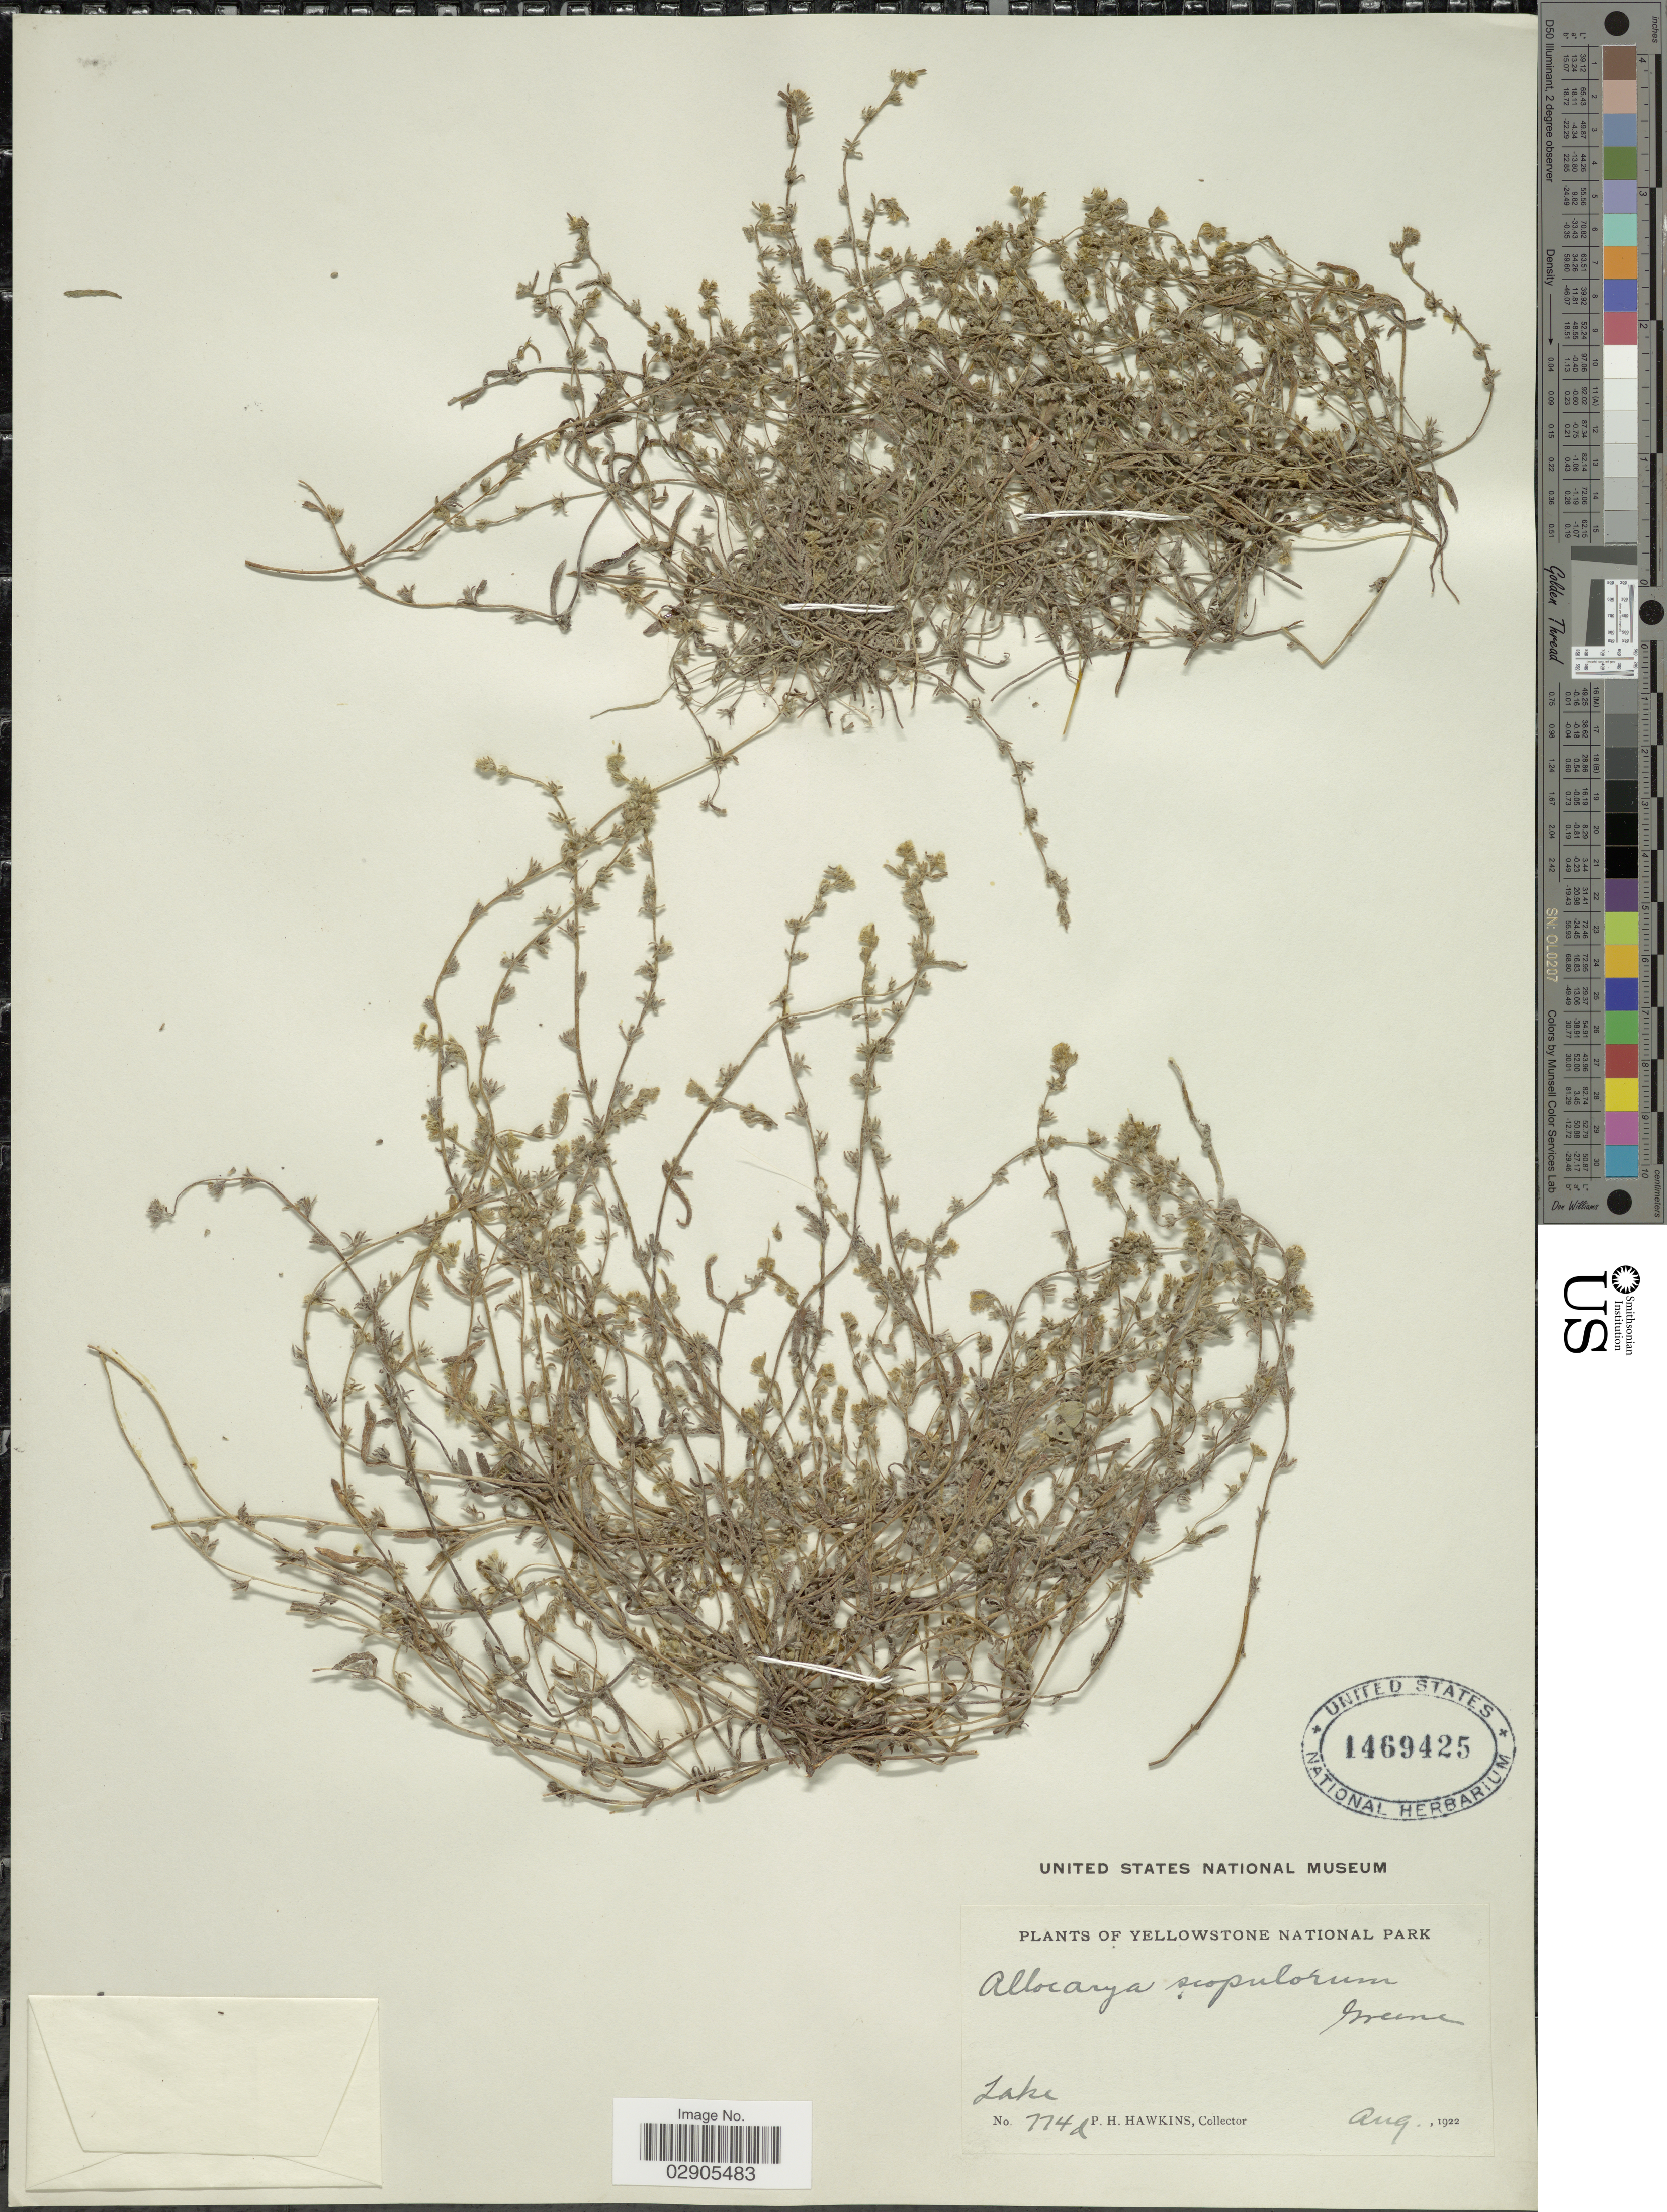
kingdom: Plantae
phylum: Tracheophyta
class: Magnoliopsida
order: Boraginales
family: Boraginaceae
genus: Allocarya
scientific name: Allocarya sp.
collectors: P. Hawkins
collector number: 774d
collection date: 1922-08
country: United States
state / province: Wyoming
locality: Yellowstone National Park. Lake.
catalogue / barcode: US 1469425